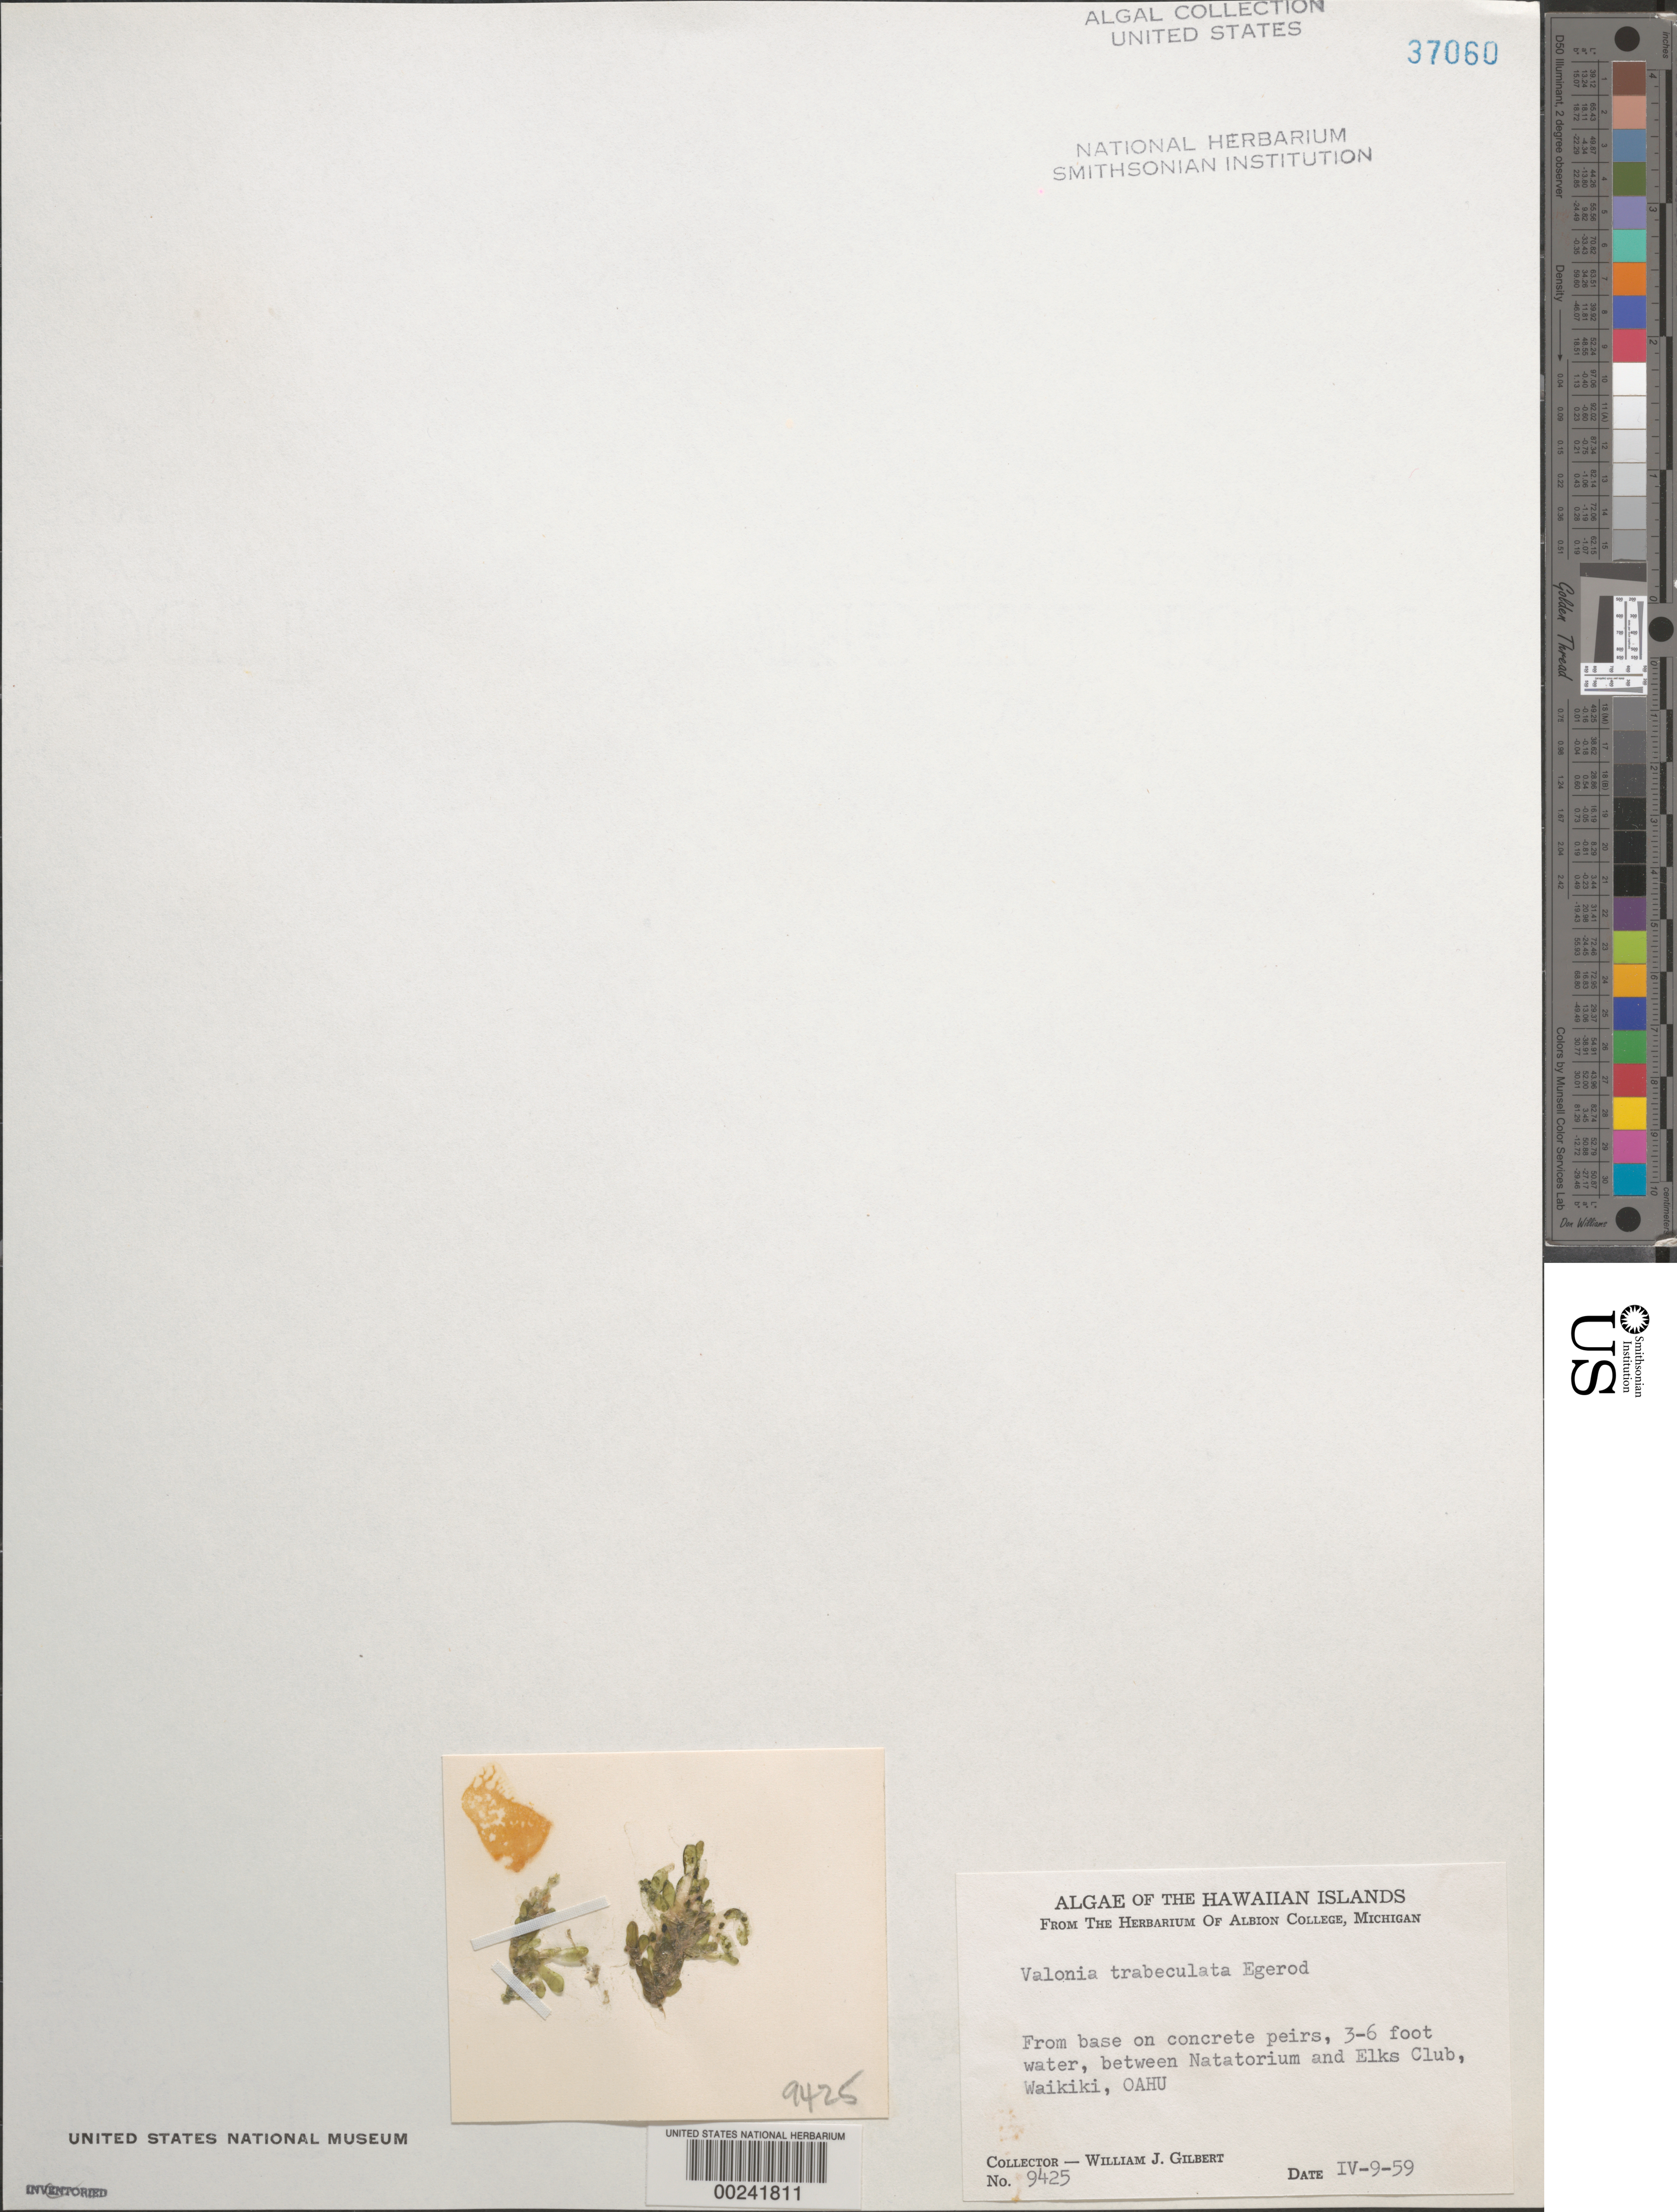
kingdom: Plantae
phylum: Chlorophyta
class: Ulvophyceae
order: Siphonocladales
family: Valoniaceae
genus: Valonia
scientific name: Valonia trabeculata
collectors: W. J. Gilbert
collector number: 9425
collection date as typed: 09 Apr 1959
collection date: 1959-04-09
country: United States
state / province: Hawaii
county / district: Honolulu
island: Oahu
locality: Waikiki, between Natatorium and Elks Club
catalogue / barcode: US 37060